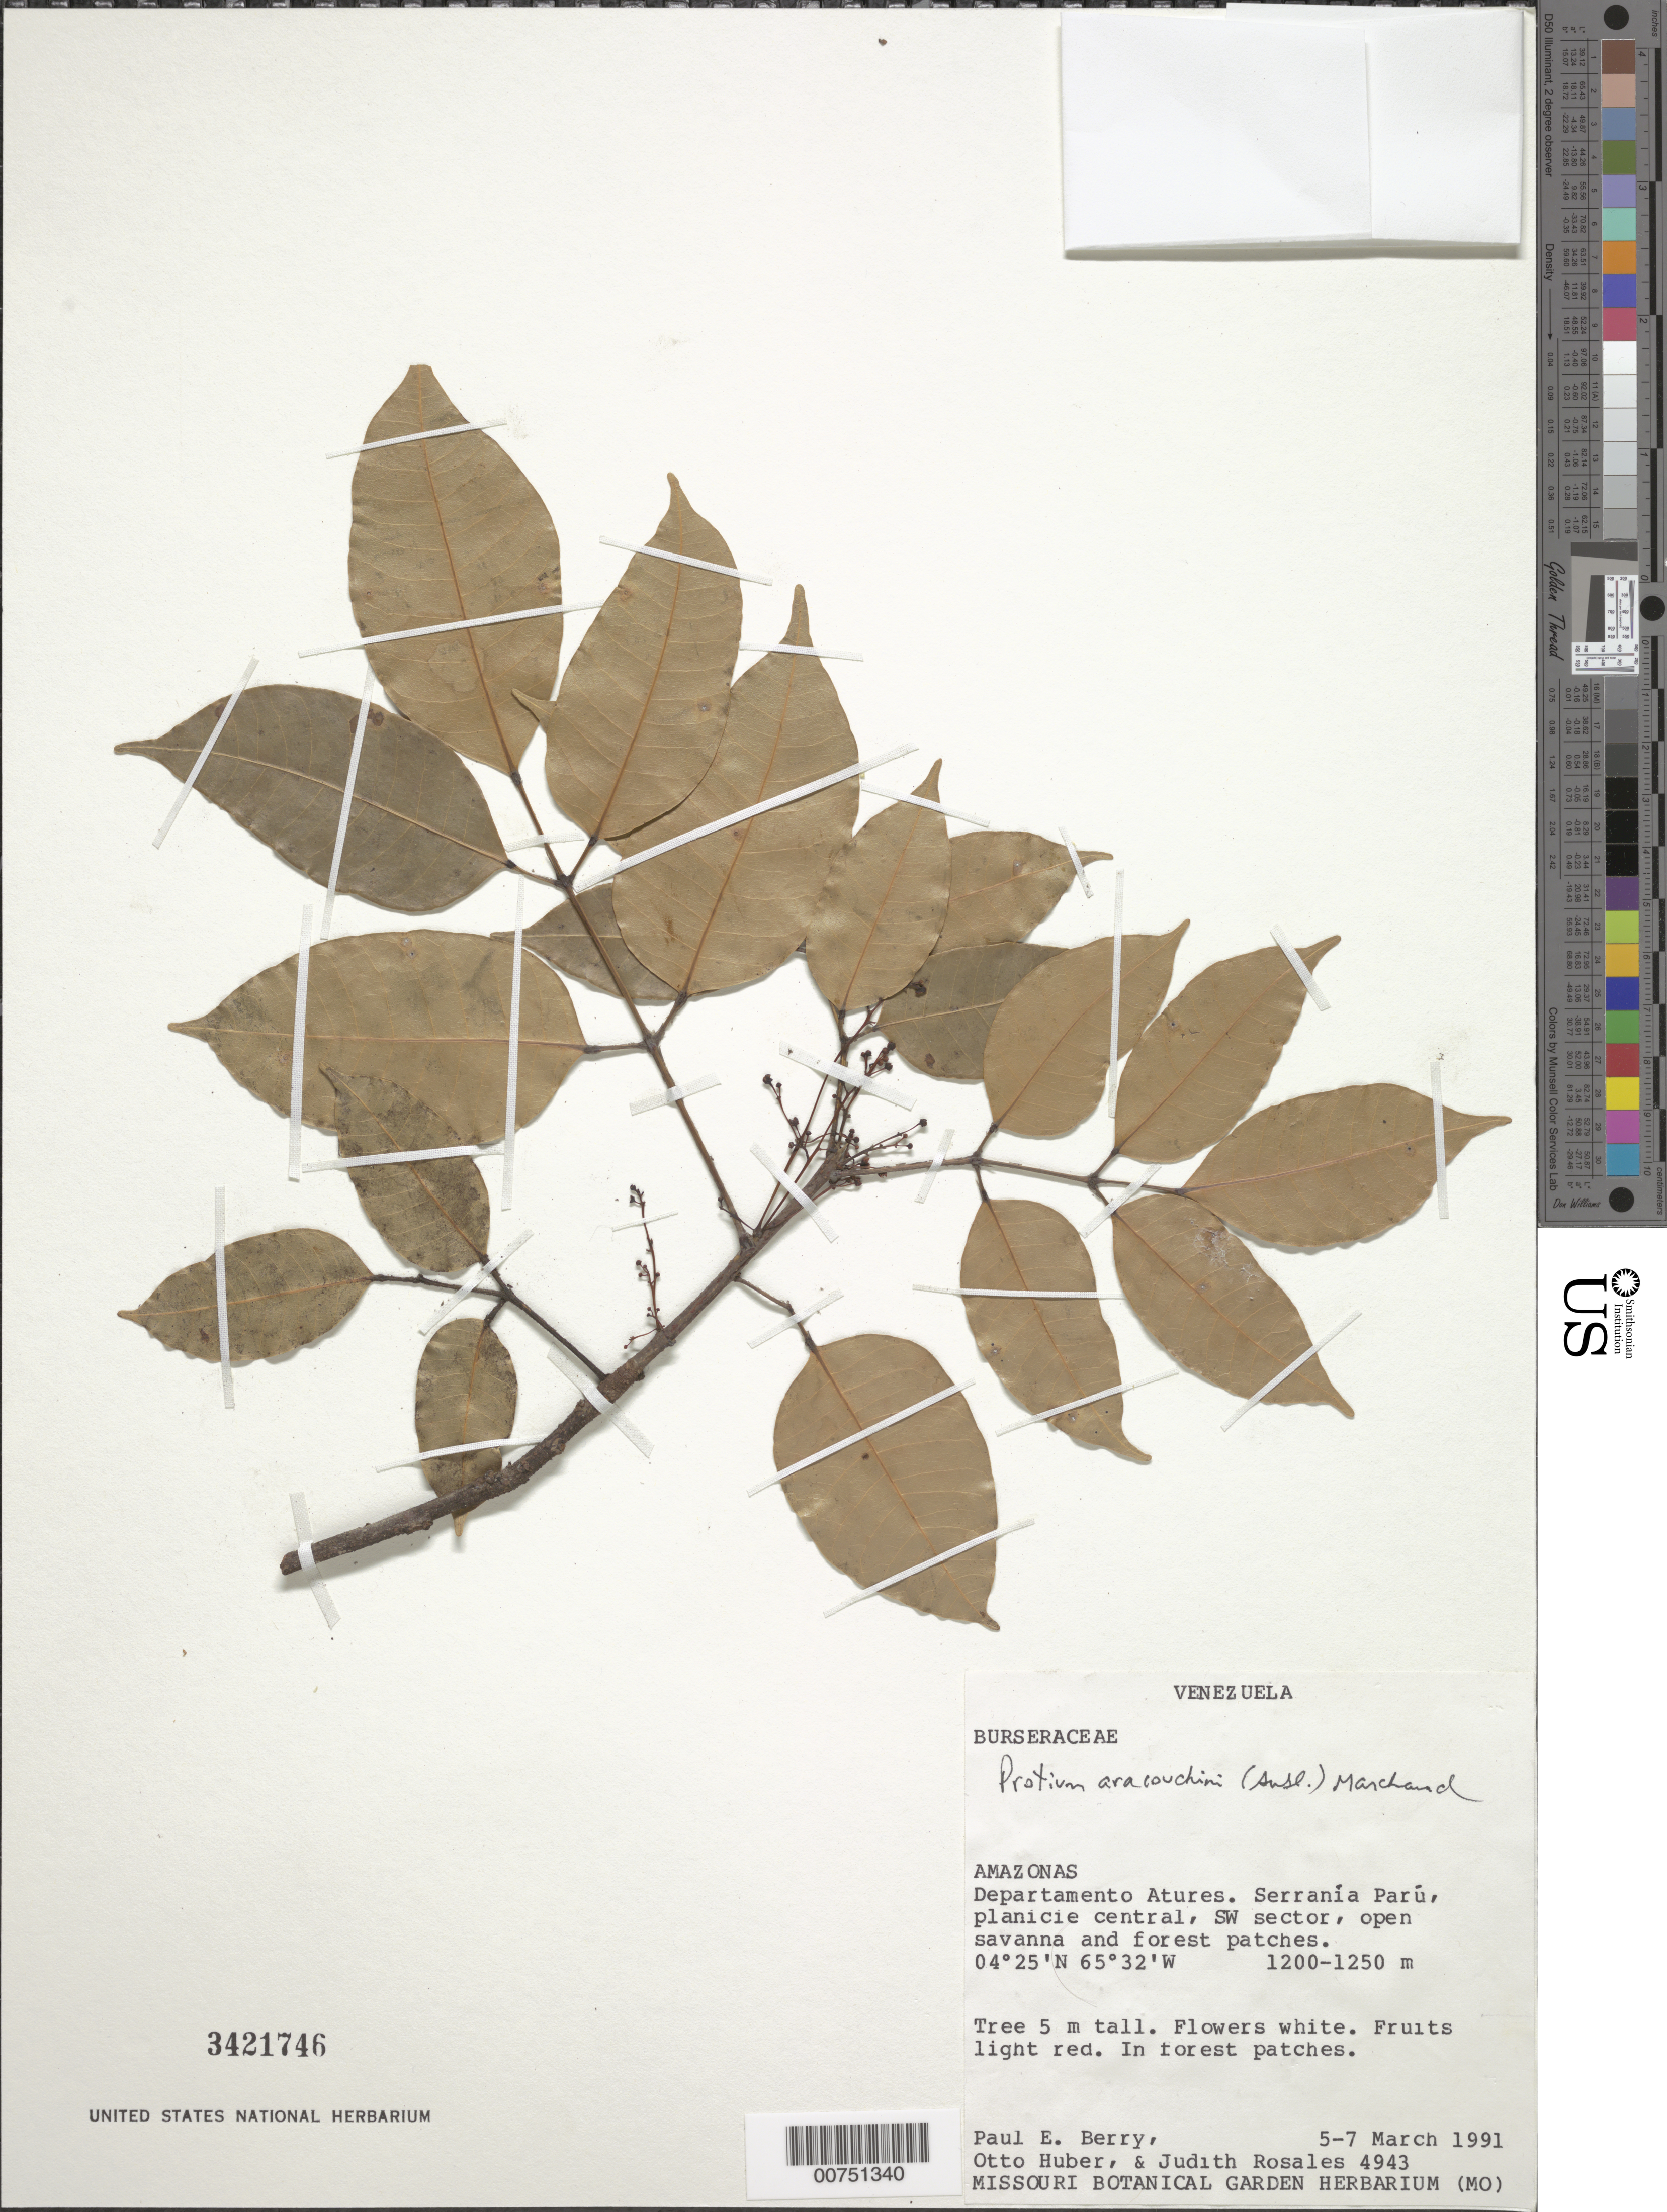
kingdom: Plantae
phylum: Tracheophyta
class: Magnoliopsida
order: Sapindales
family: Burseraceae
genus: Protium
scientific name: Protium aracouchini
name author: (Aubl.) Marchand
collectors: P. E. Berry, O. Huber & J. Rosales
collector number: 4943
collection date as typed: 5-Mar-91 to 7-Mar-91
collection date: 1991-03-05/1991-03-07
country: Venezuela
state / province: Amazonas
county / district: Atures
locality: Serranía Parú, SW sector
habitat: Open savanna and forest patches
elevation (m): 1200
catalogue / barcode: US 3421746